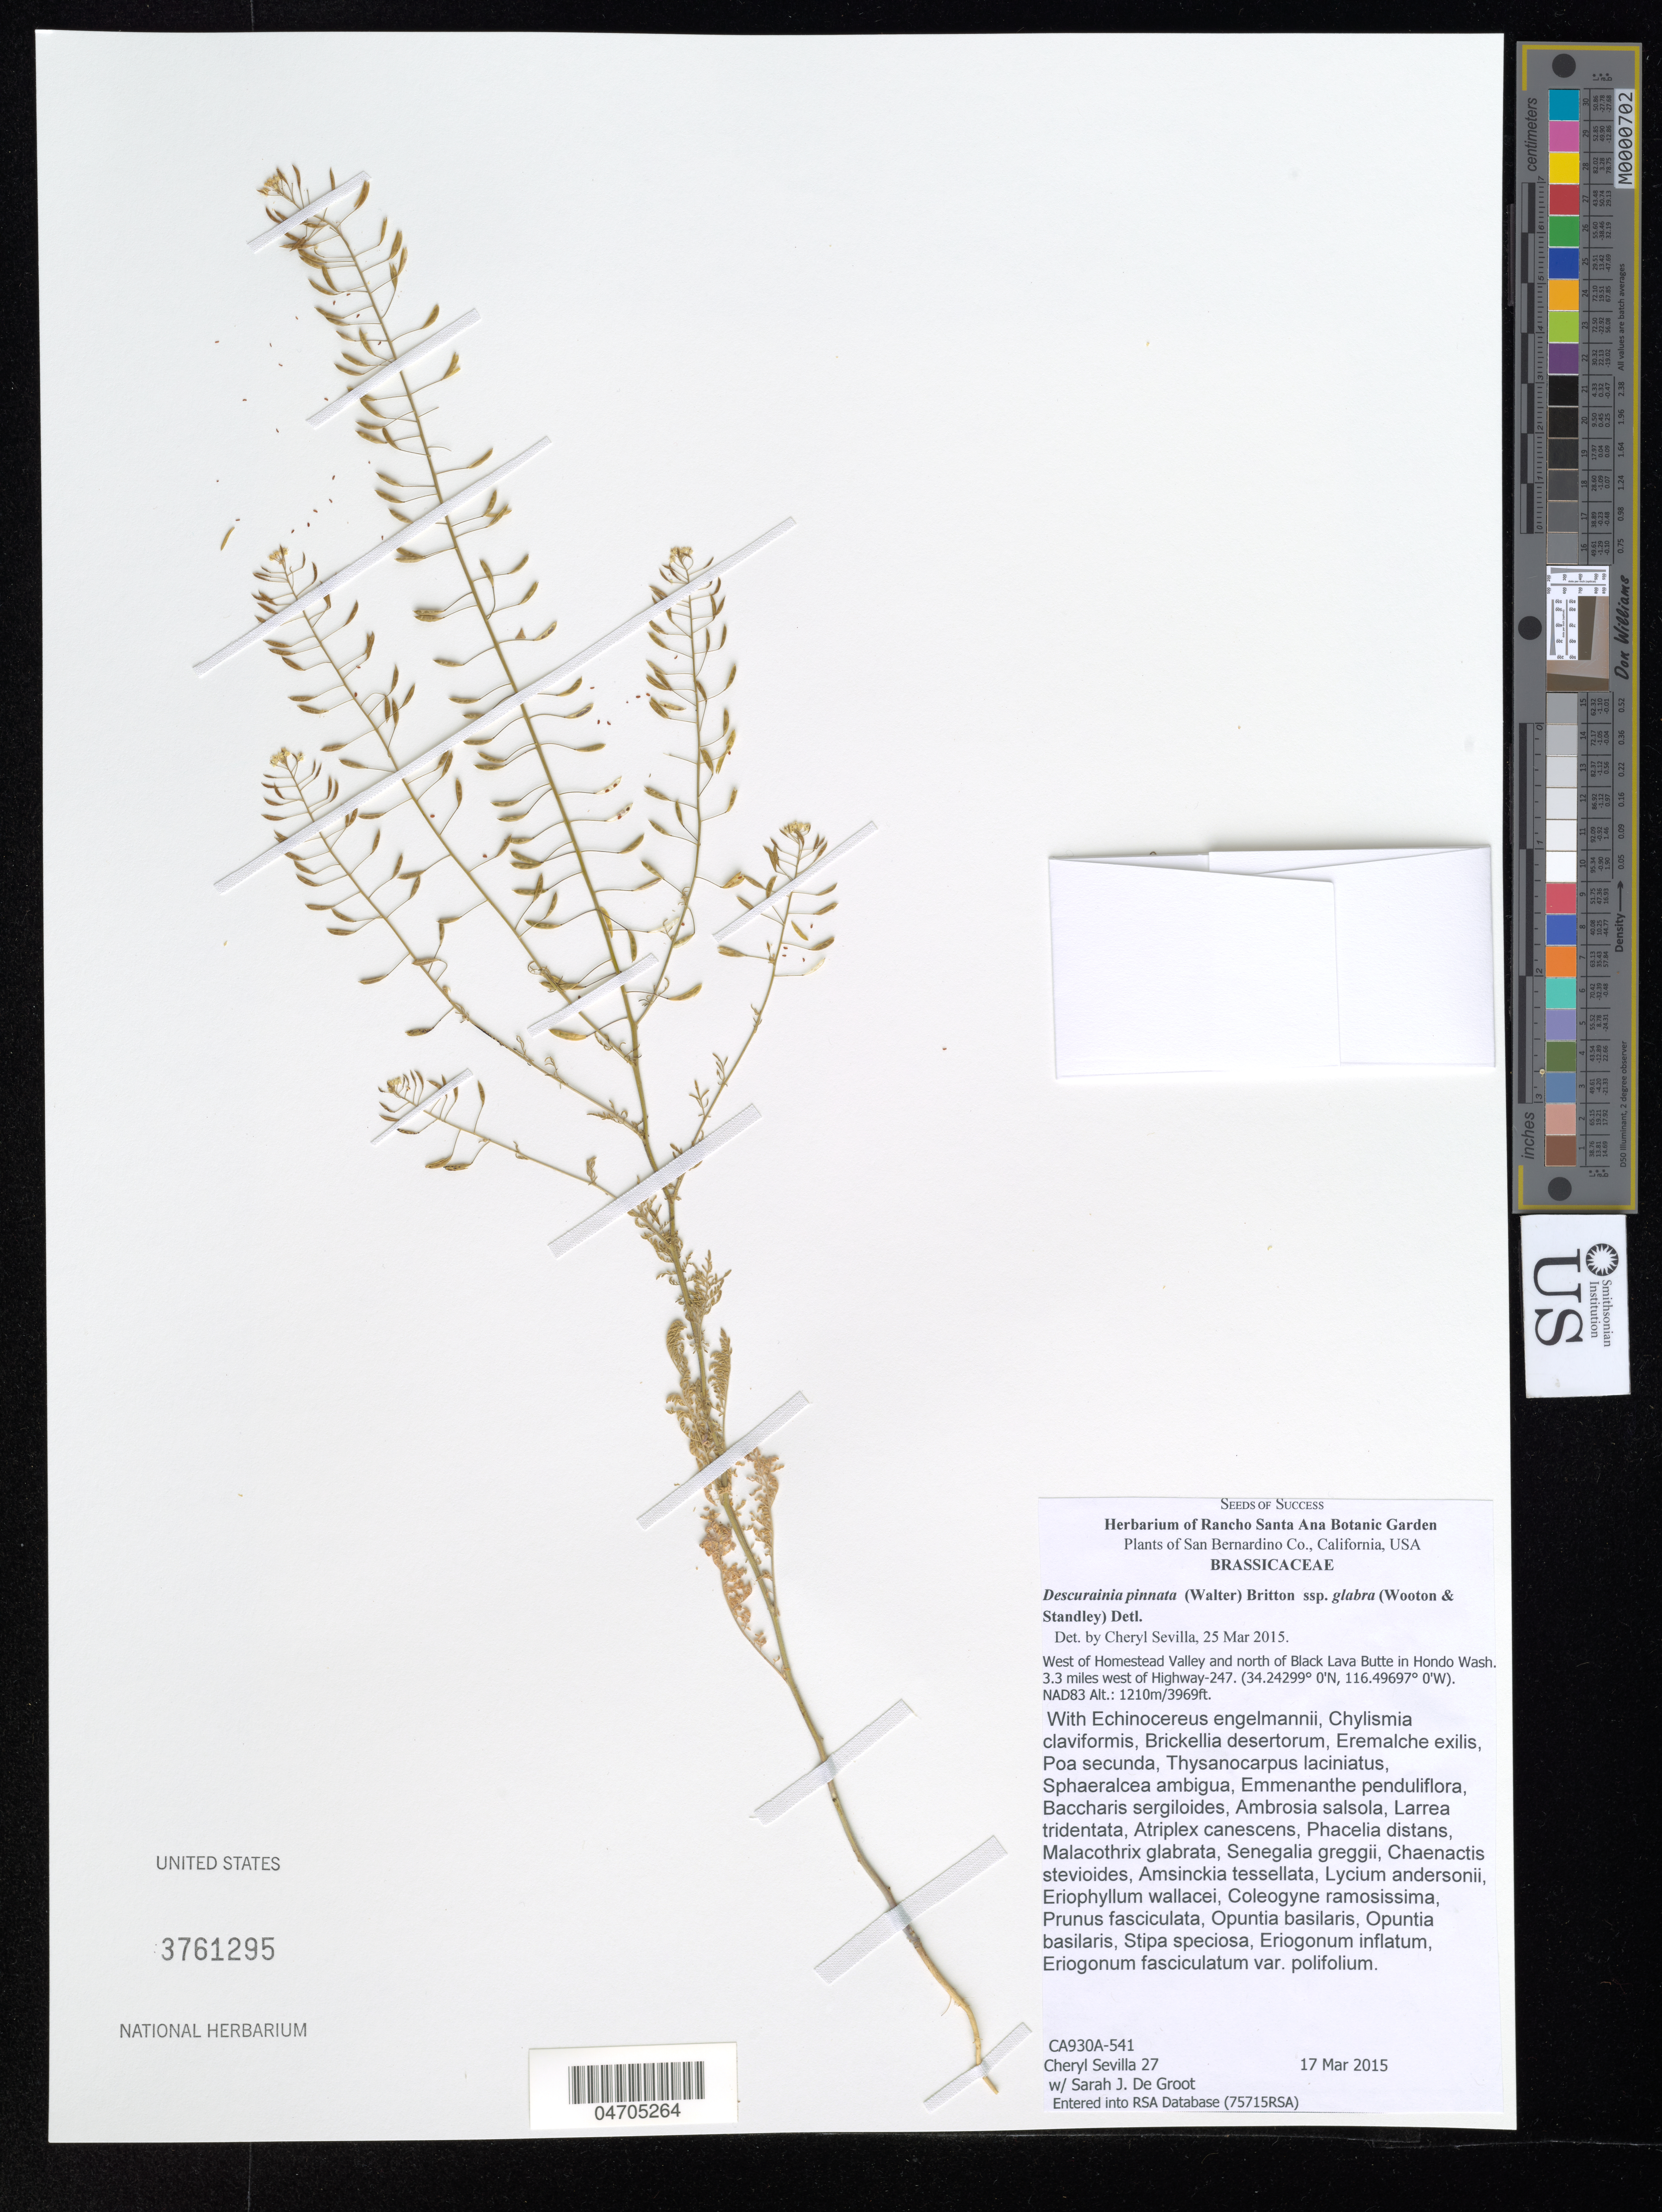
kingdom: Plantae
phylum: Tracheophyta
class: Magnoliopsida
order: Brassicales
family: Brassicaceae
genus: Descurainia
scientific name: Descurainia pinnata subsp. glabra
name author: (Wooton & Standl.) Detling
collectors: C. Sevilla & S. De Groot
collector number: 27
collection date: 2015-03-17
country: United States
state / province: California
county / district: San Bernardino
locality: San Bernardino Co. West of Homestead Valley and north of Black Lava Butte in Hondo Wash. 3.3 miles west of Highway-247.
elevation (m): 1210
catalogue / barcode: US 3761295